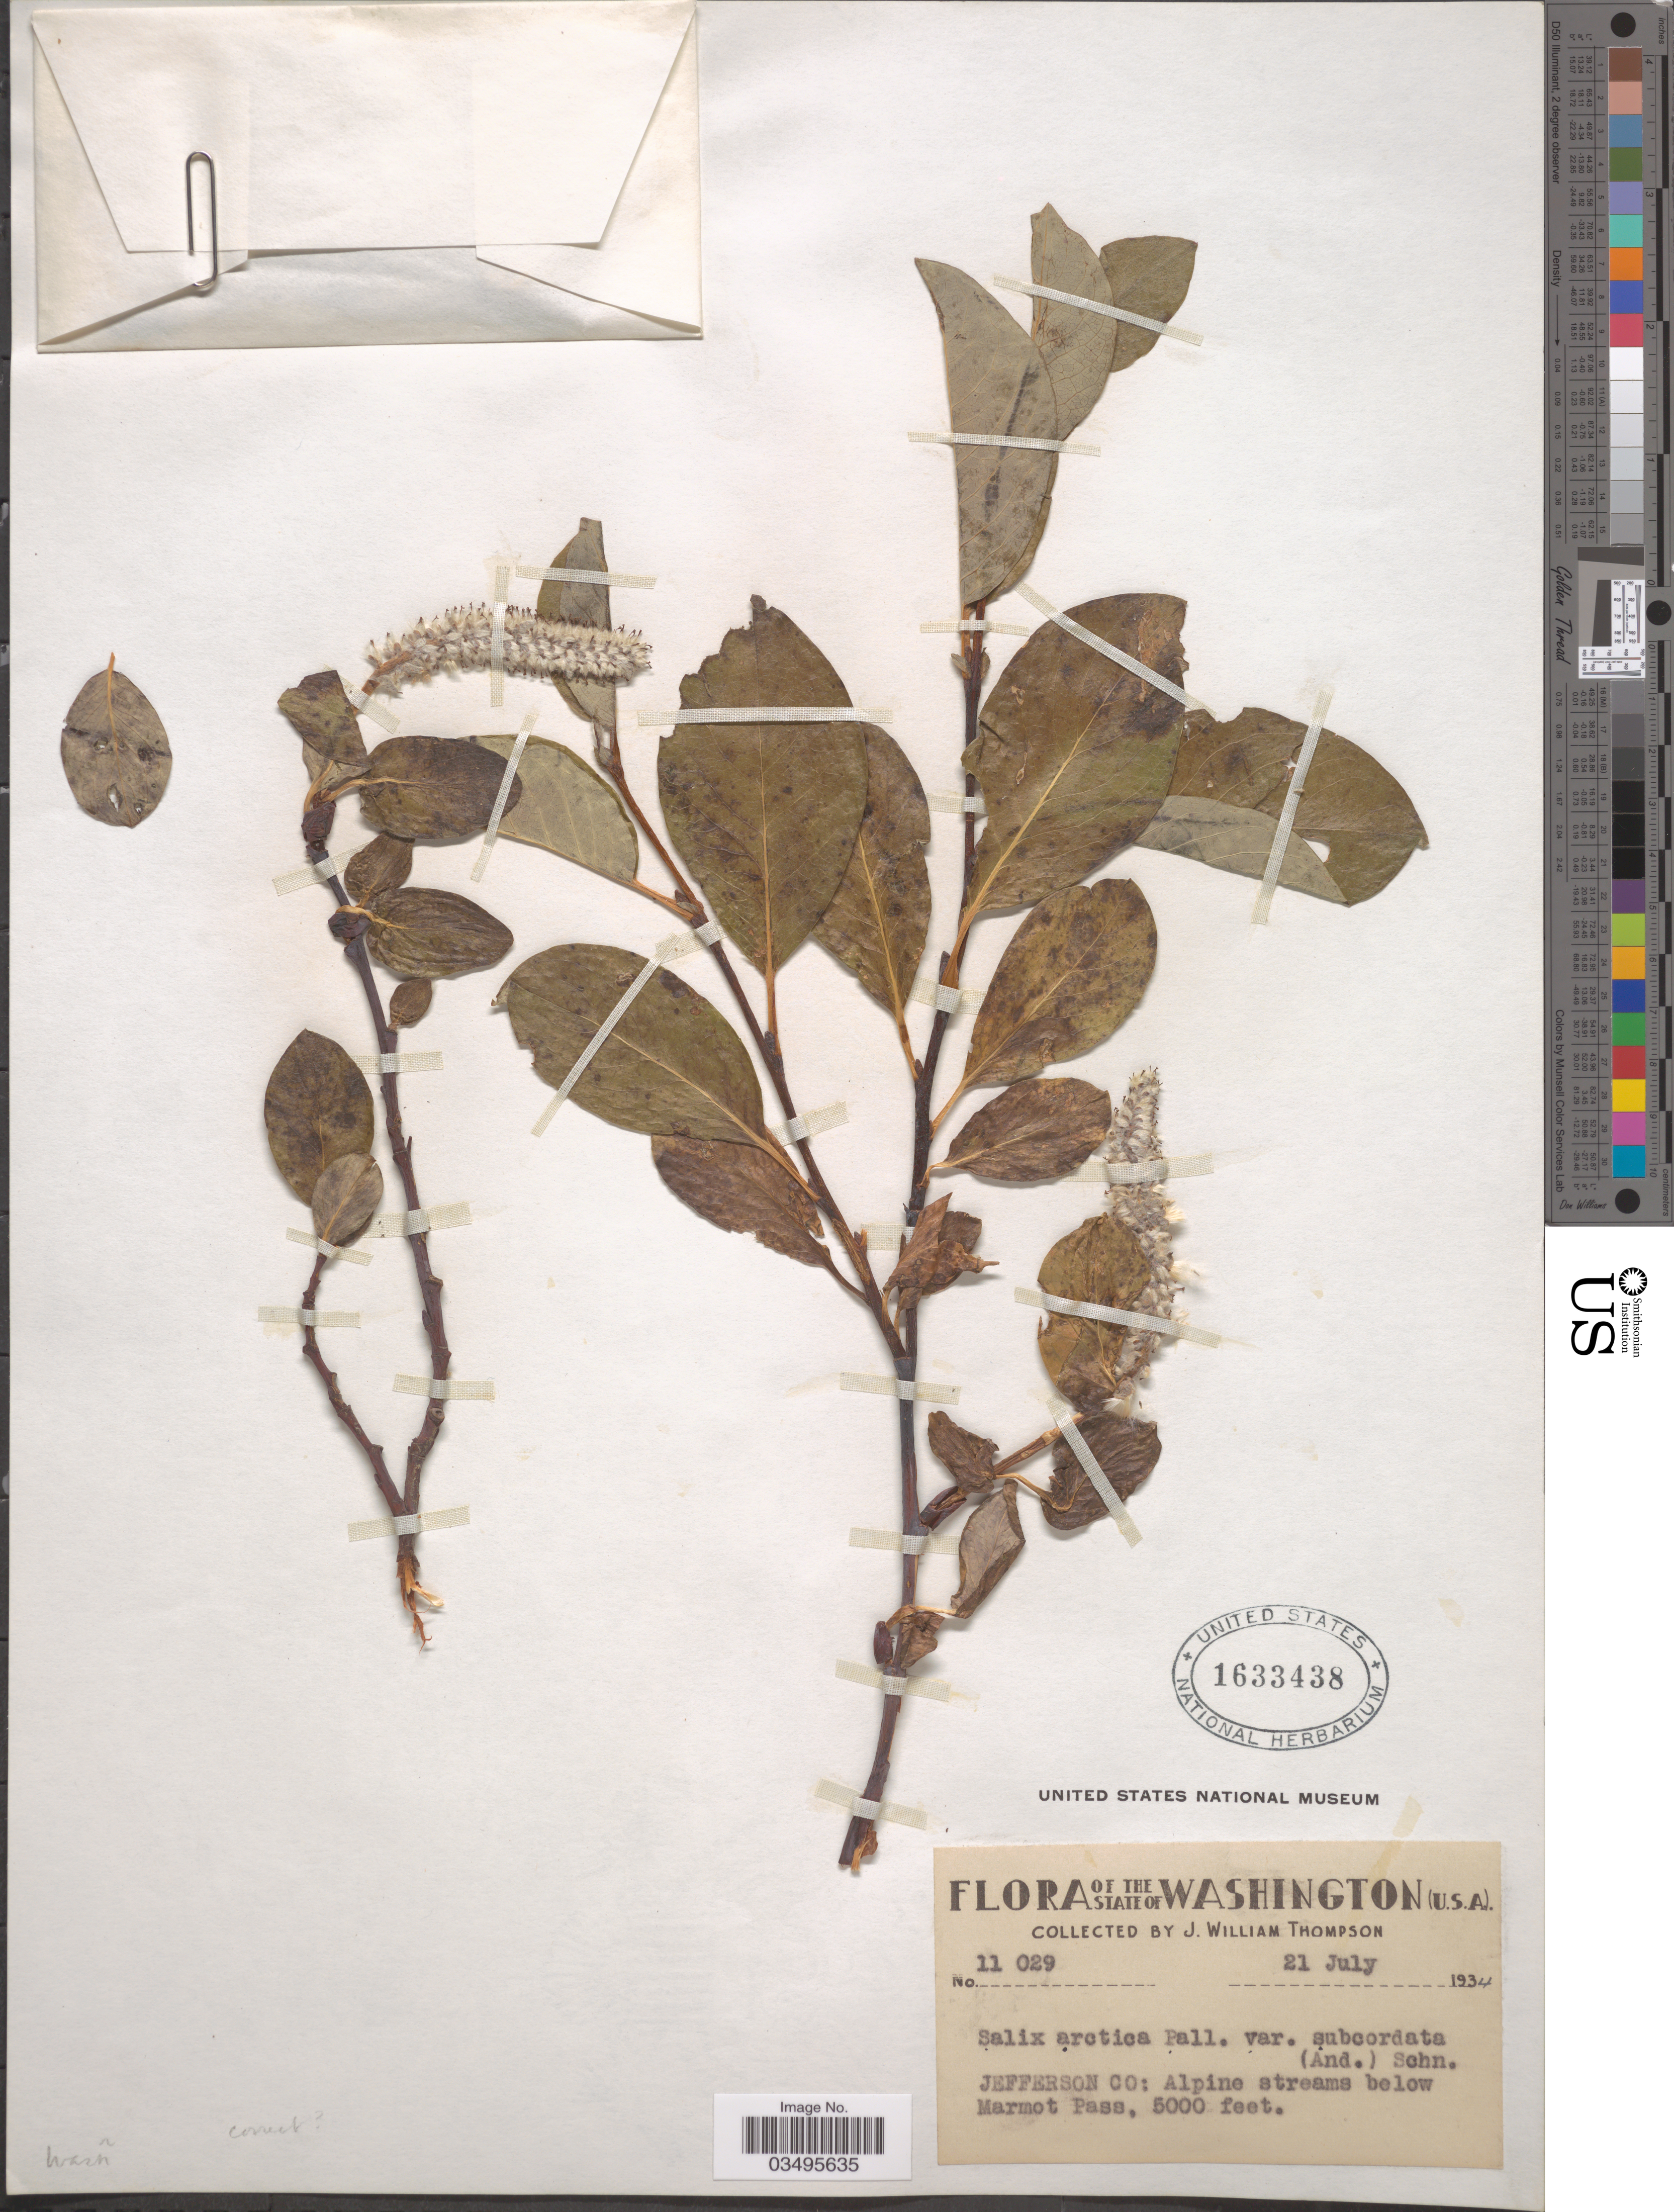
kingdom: Plantae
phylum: Tracheophyta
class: Magnoliopsida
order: Malpighiales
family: Salicaceae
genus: Salix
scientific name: Salix arctica var. subcordata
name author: C.K. Schneid.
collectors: J. W. Thompson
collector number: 11029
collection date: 1934-07-21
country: United States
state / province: Washington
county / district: Jefferson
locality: Jefferson Co: Alpine streams below Marmot Pass.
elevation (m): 1524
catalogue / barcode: US 1633438